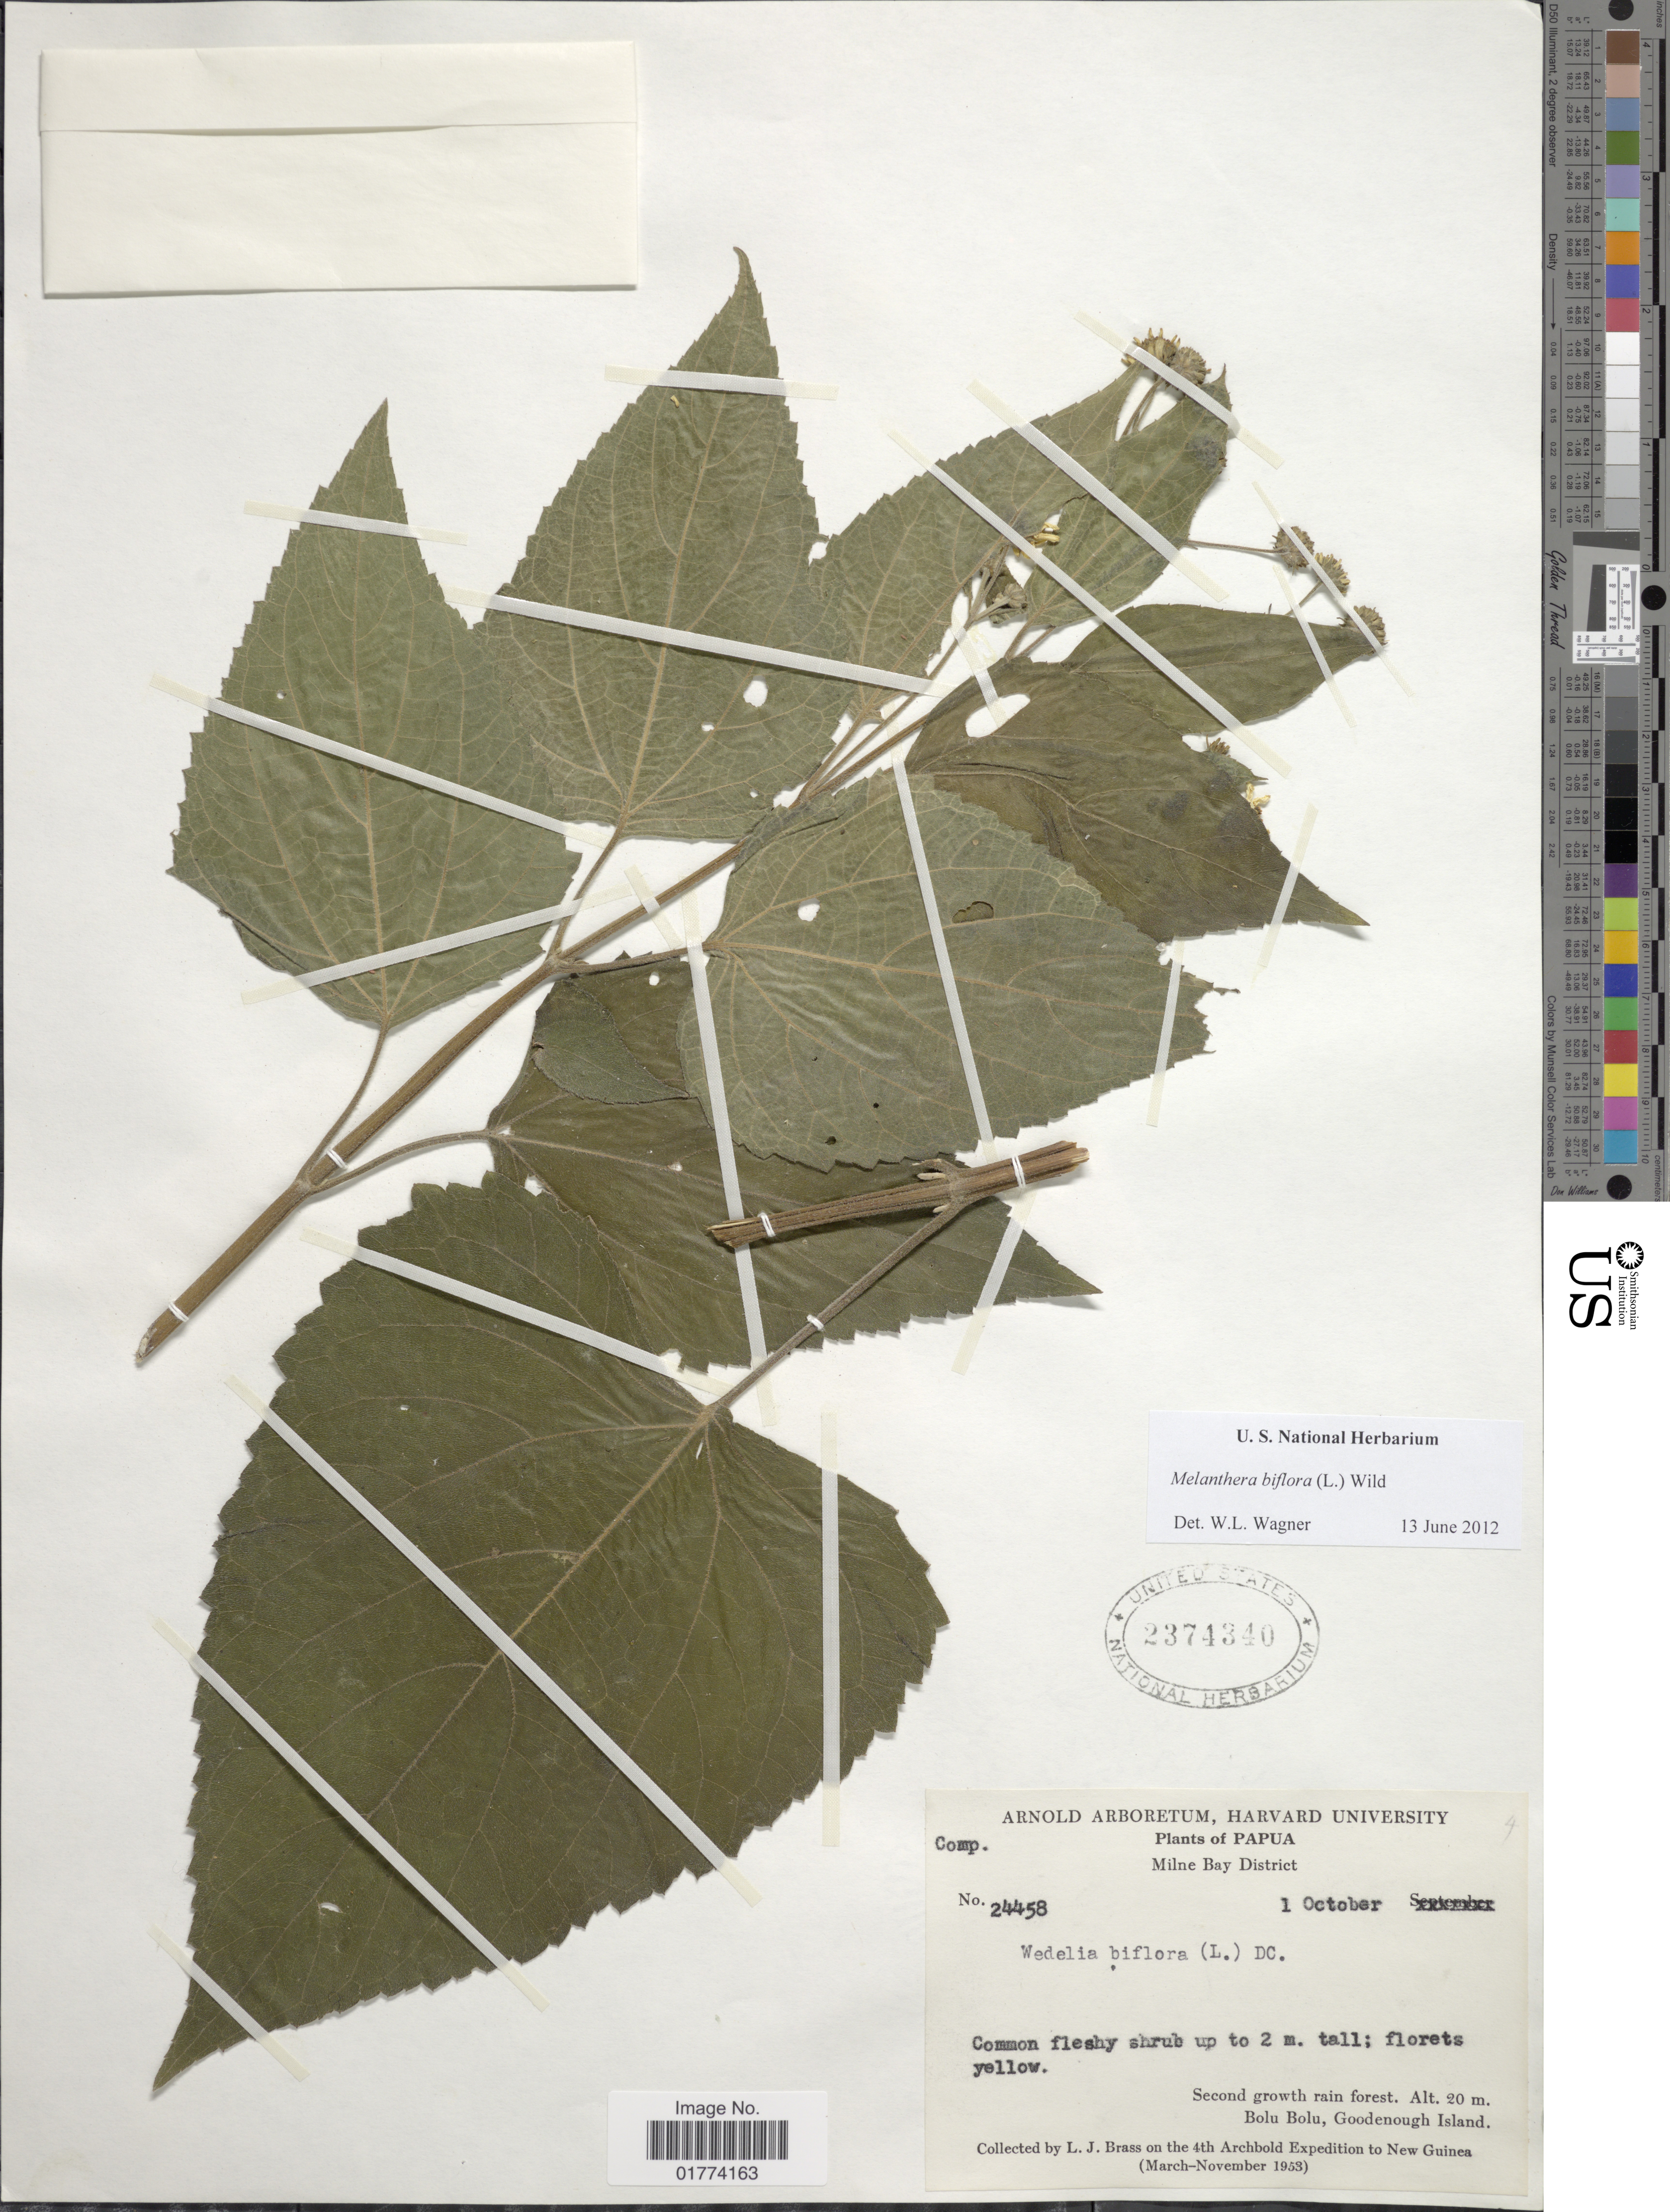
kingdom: Plantae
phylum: Tracheophyta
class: Magnoliopsida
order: Asterales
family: Asteraceae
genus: Wollastonia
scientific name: Wollastonia biflora var. biflora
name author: (L.) DC.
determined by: Wagner, W. L., (BOT), Smithsonian Institution - National Museum of Natural History (UNITED STATES)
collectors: L. J. Brass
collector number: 24458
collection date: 1953-10-01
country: Papua New Guinea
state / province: Milne Bay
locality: Milne Bay District, Bolu Bolu, Goodenough Island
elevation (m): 20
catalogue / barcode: US 2374340